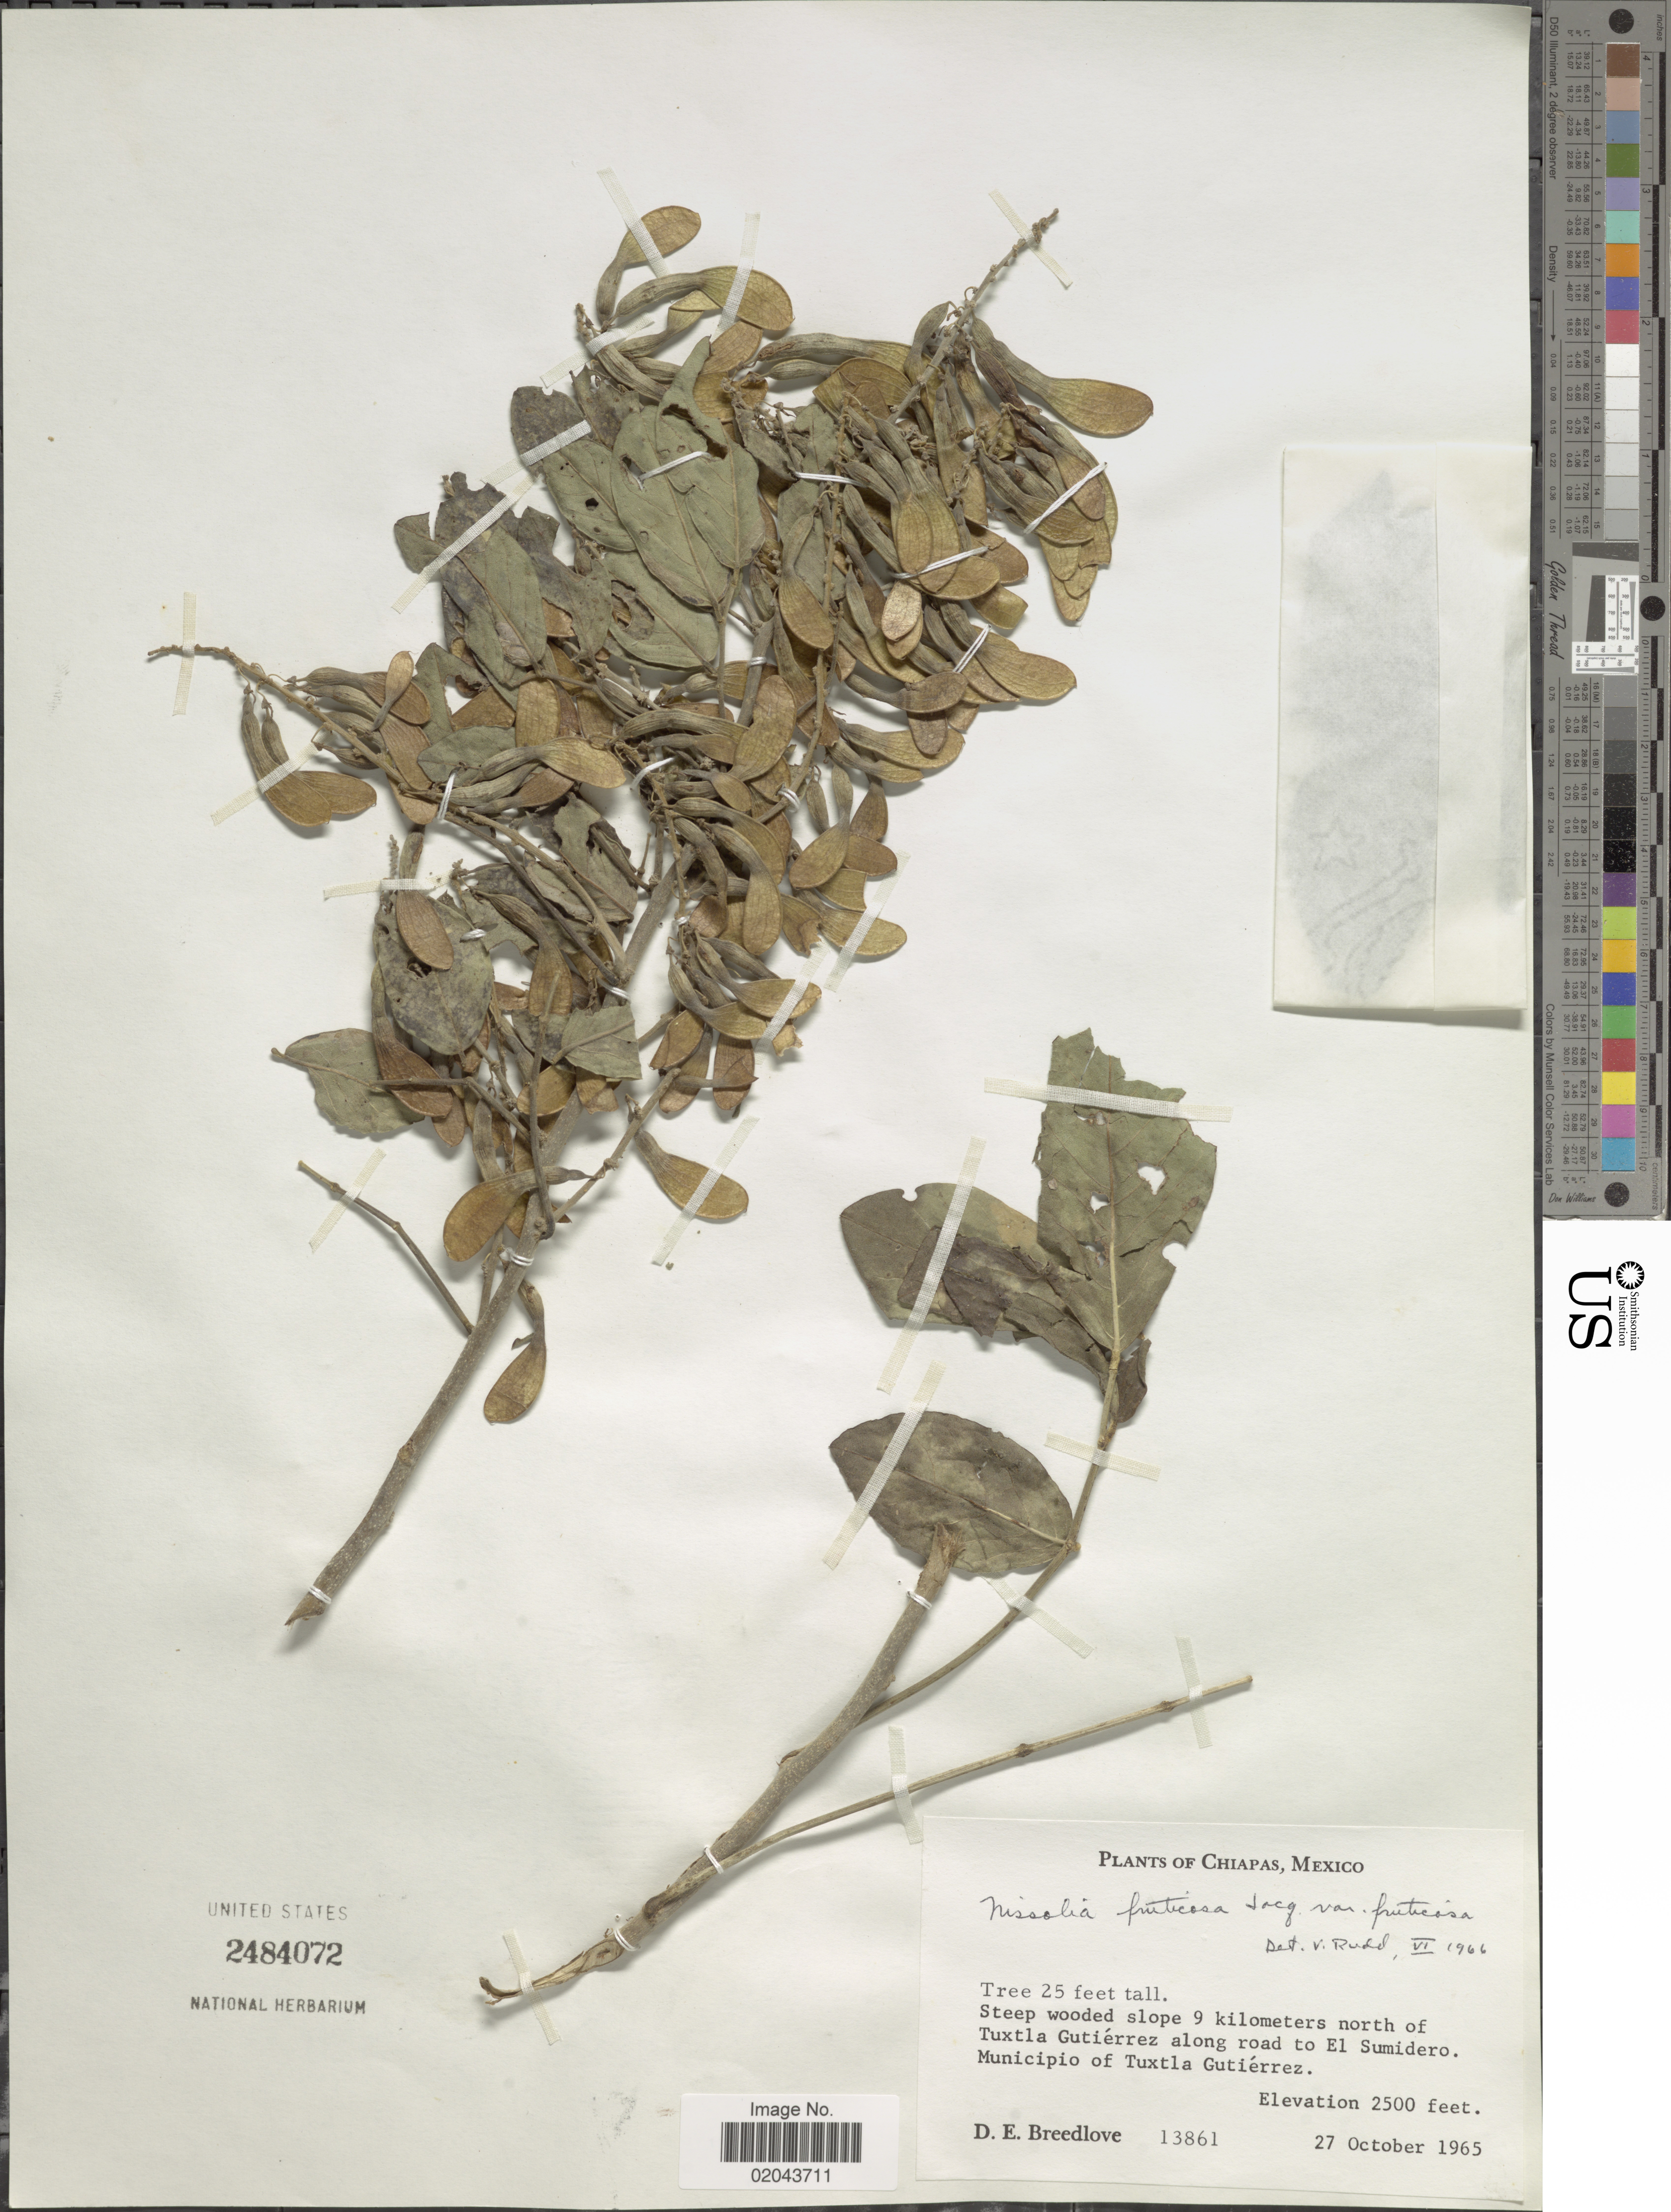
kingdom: Plantae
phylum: Tracheophyta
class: Magnoliopsida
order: Fabales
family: Fabaceae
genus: Nissolia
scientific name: Nissolia fruticosa var. fruticosa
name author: Jacq.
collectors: D. E. Breedlove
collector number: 13861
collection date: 1965-10-27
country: Mexico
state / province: Chiapas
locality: Steep wooded slope 9 kilometers north of Tuxtla Gutierrez along road to El Sumidero, Municipio of Tuxtla Gutierrez.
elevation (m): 762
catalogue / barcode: US 2484072